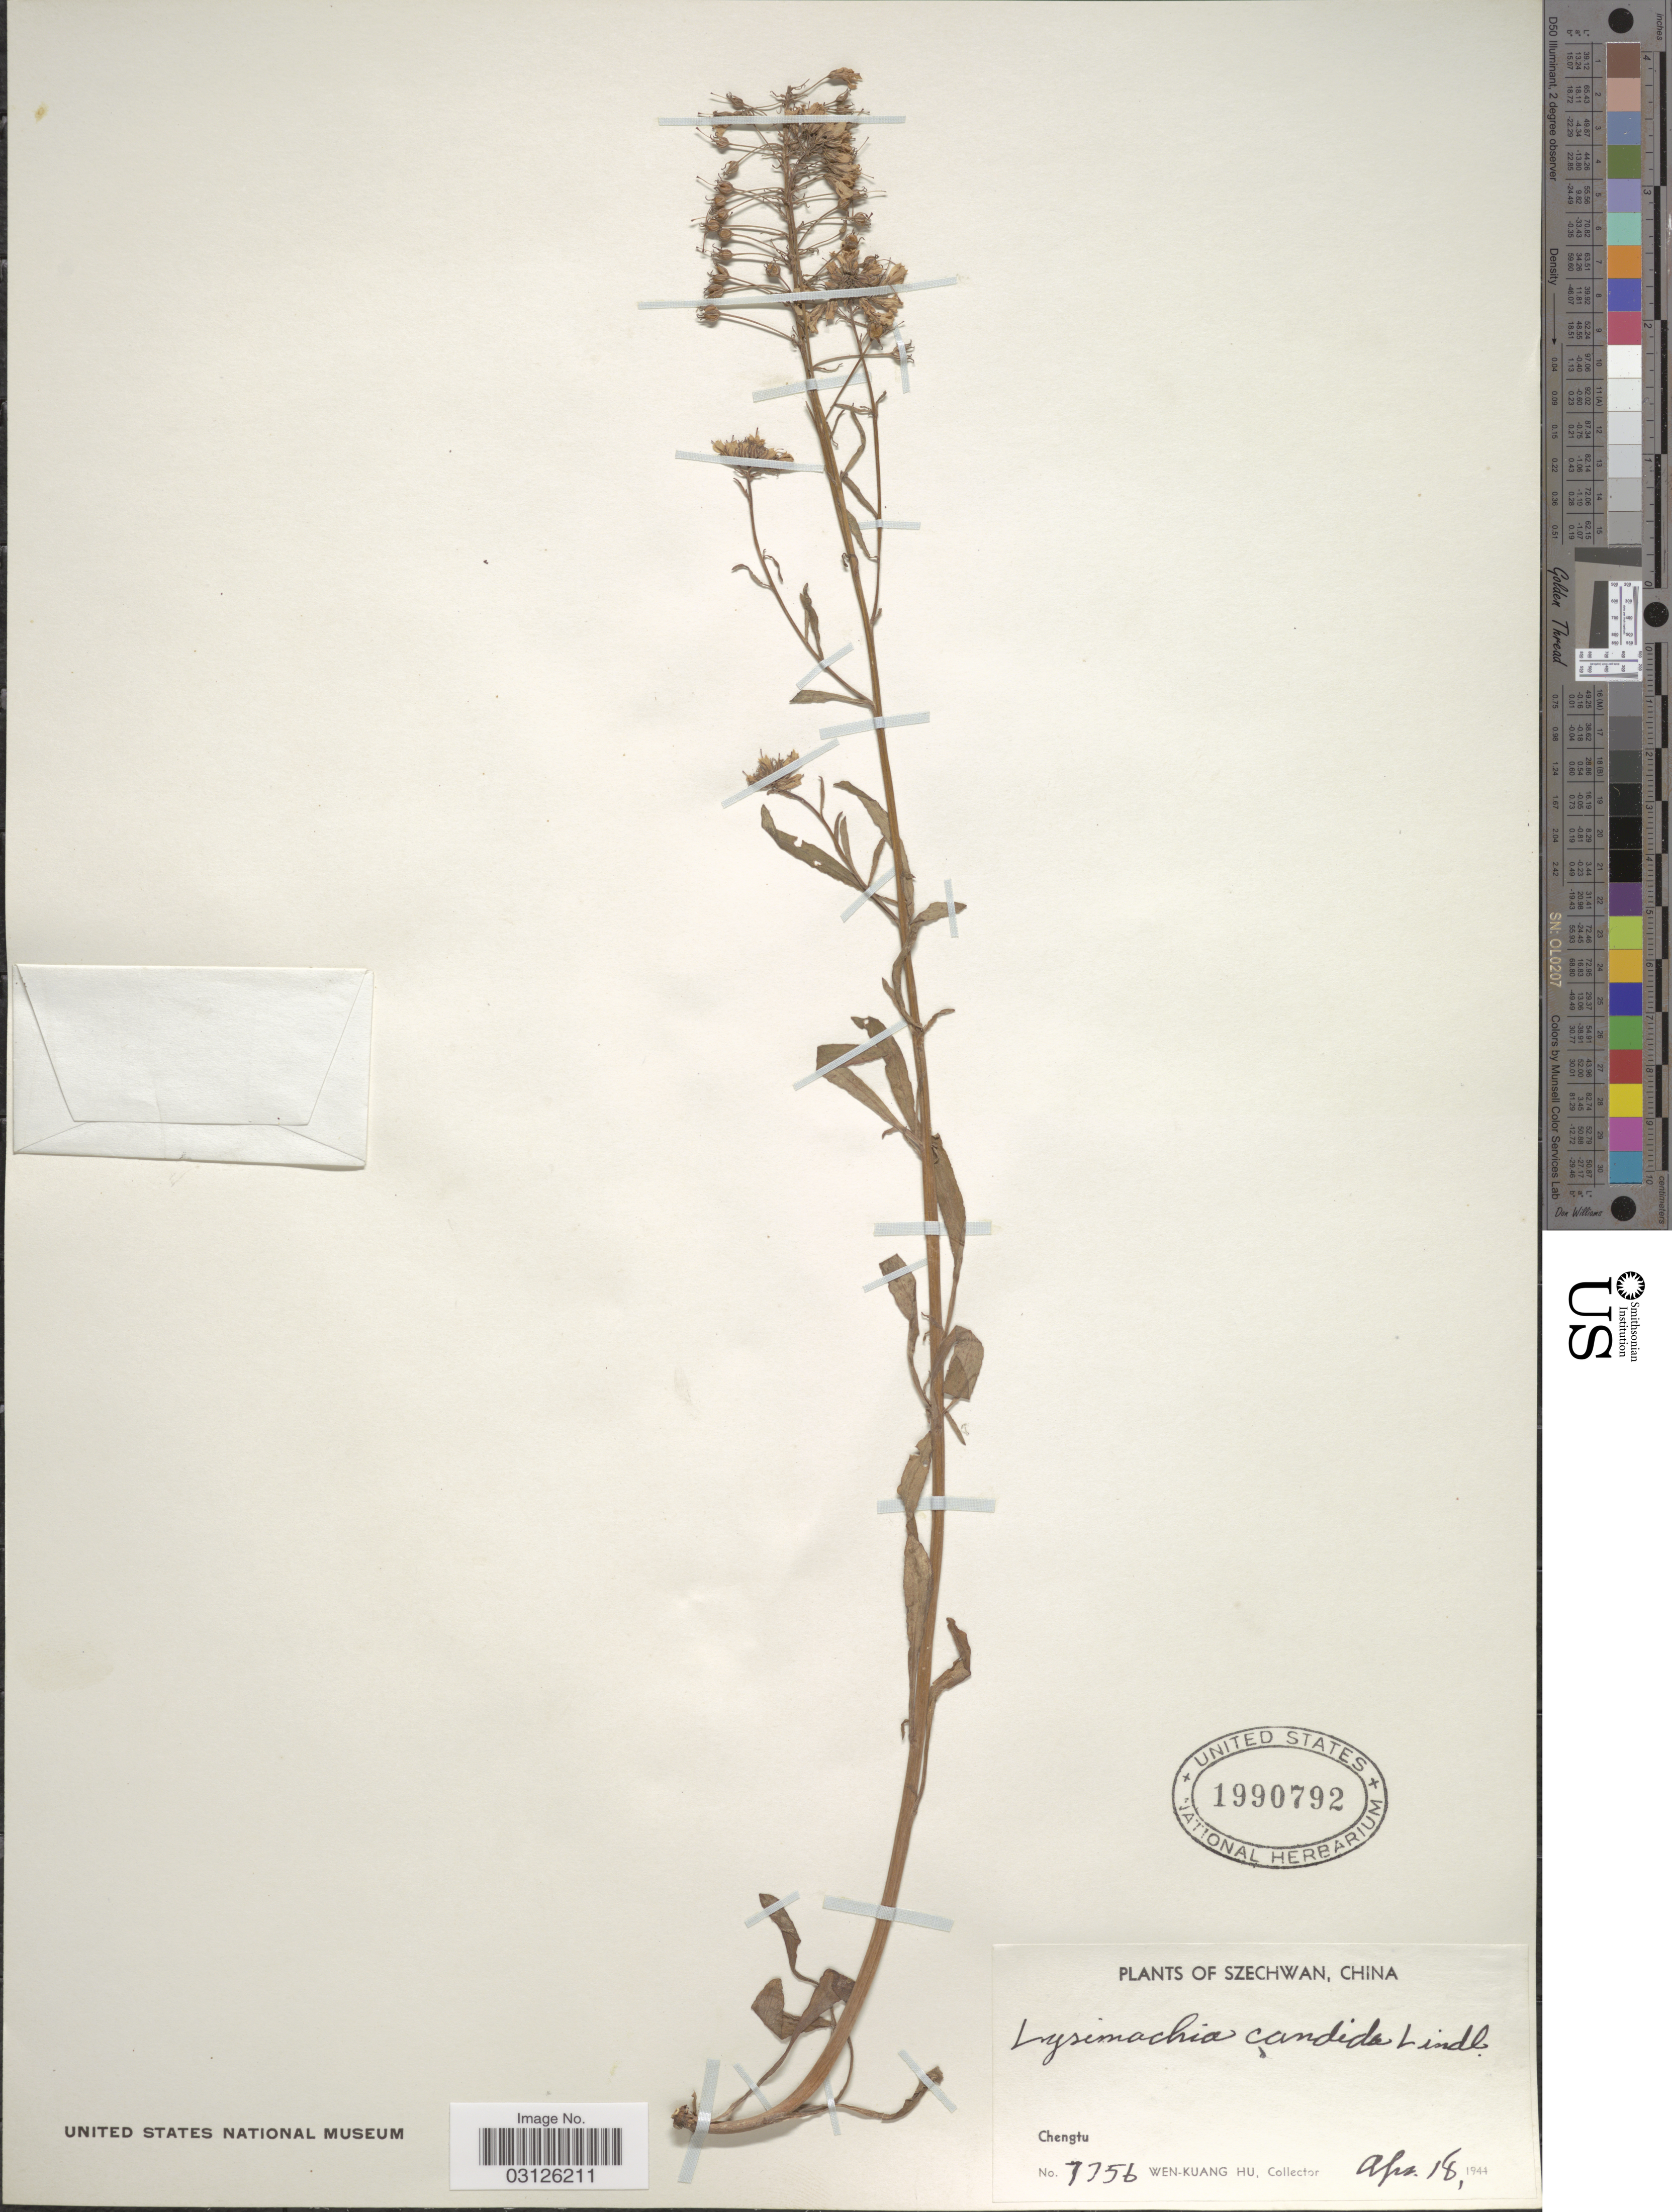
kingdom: Plantae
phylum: Tracheophyta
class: Magnoliopsida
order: Ericales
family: Primulaceae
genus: Lysimachia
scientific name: Lysimachia candida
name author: Lindl.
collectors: W. K. Hu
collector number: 7756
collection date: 1944-04-18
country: China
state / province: Sichuan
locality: Szechwan, Chengtu.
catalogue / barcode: US 1990792